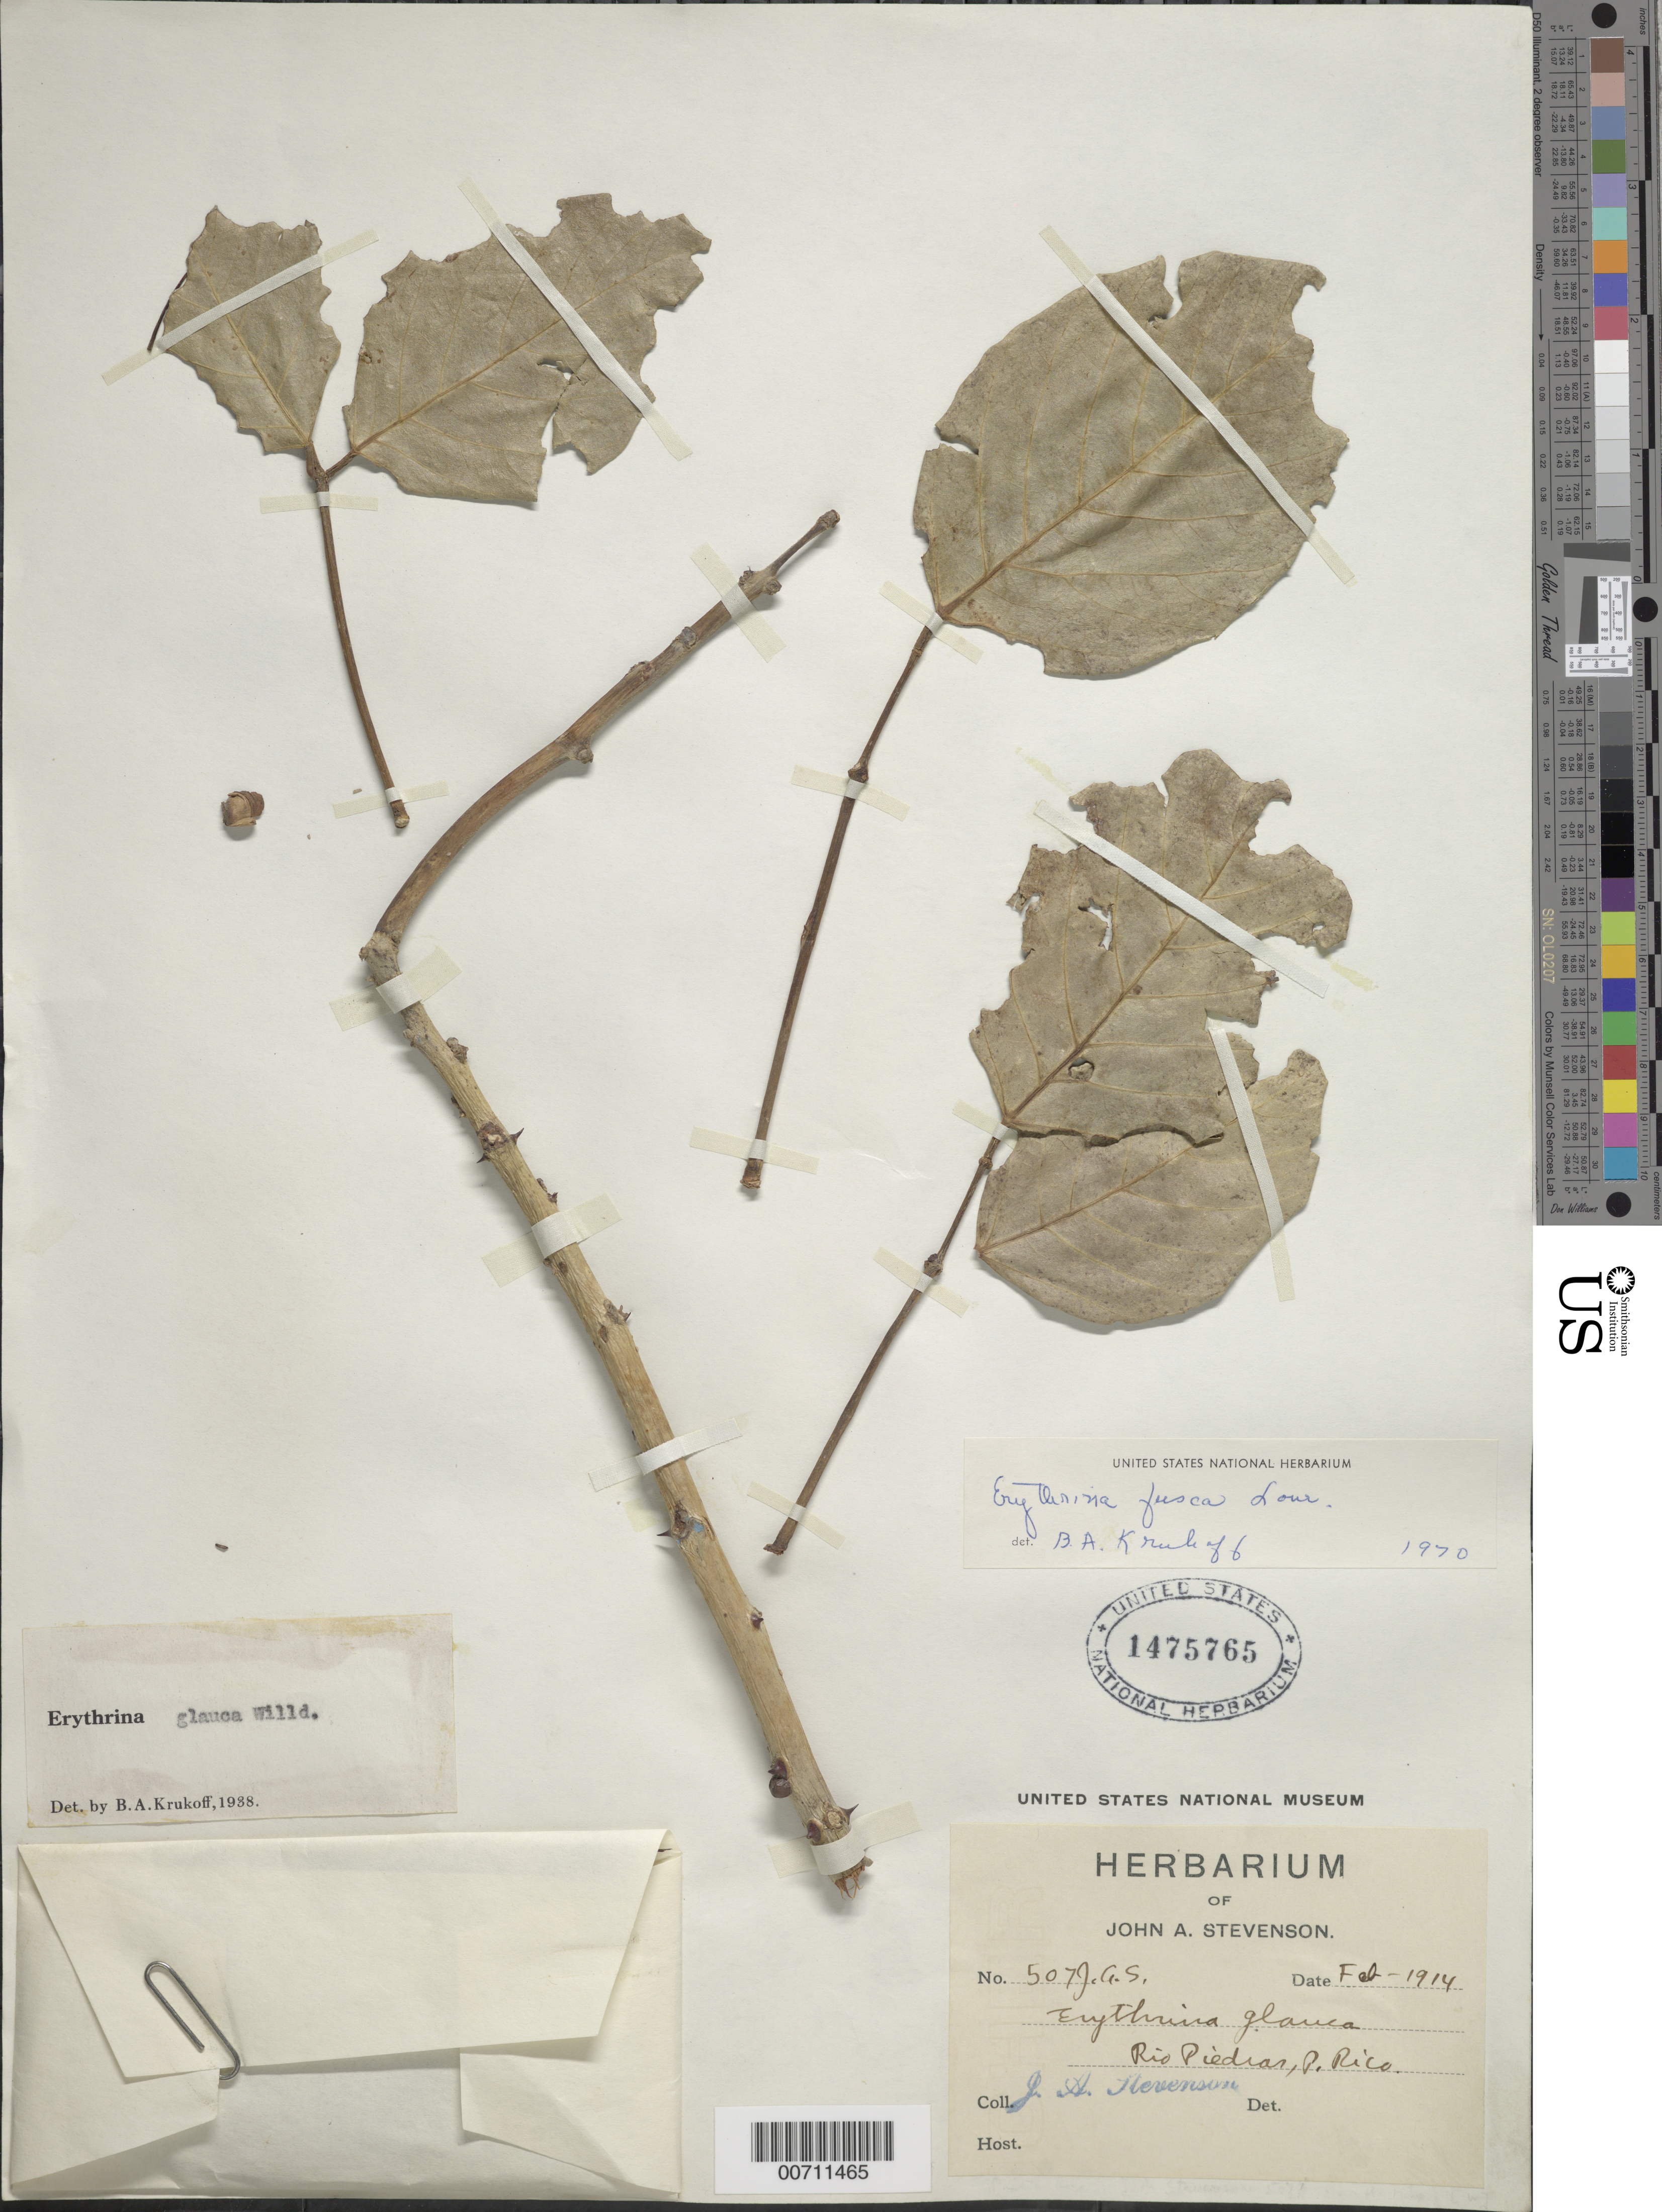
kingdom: Plantae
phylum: Tracheophyta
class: Magnoliopsida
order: Fabales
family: Fabaceae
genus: Erythrina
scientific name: Erythrina fusca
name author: Lour.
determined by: Krukoff, B. A.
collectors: J. Stevenson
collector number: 507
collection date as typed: Feb 1914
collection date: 1914-02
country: Puerto Rico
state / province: Rio Piedras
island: Greater Antilles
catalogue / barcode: US 1475765